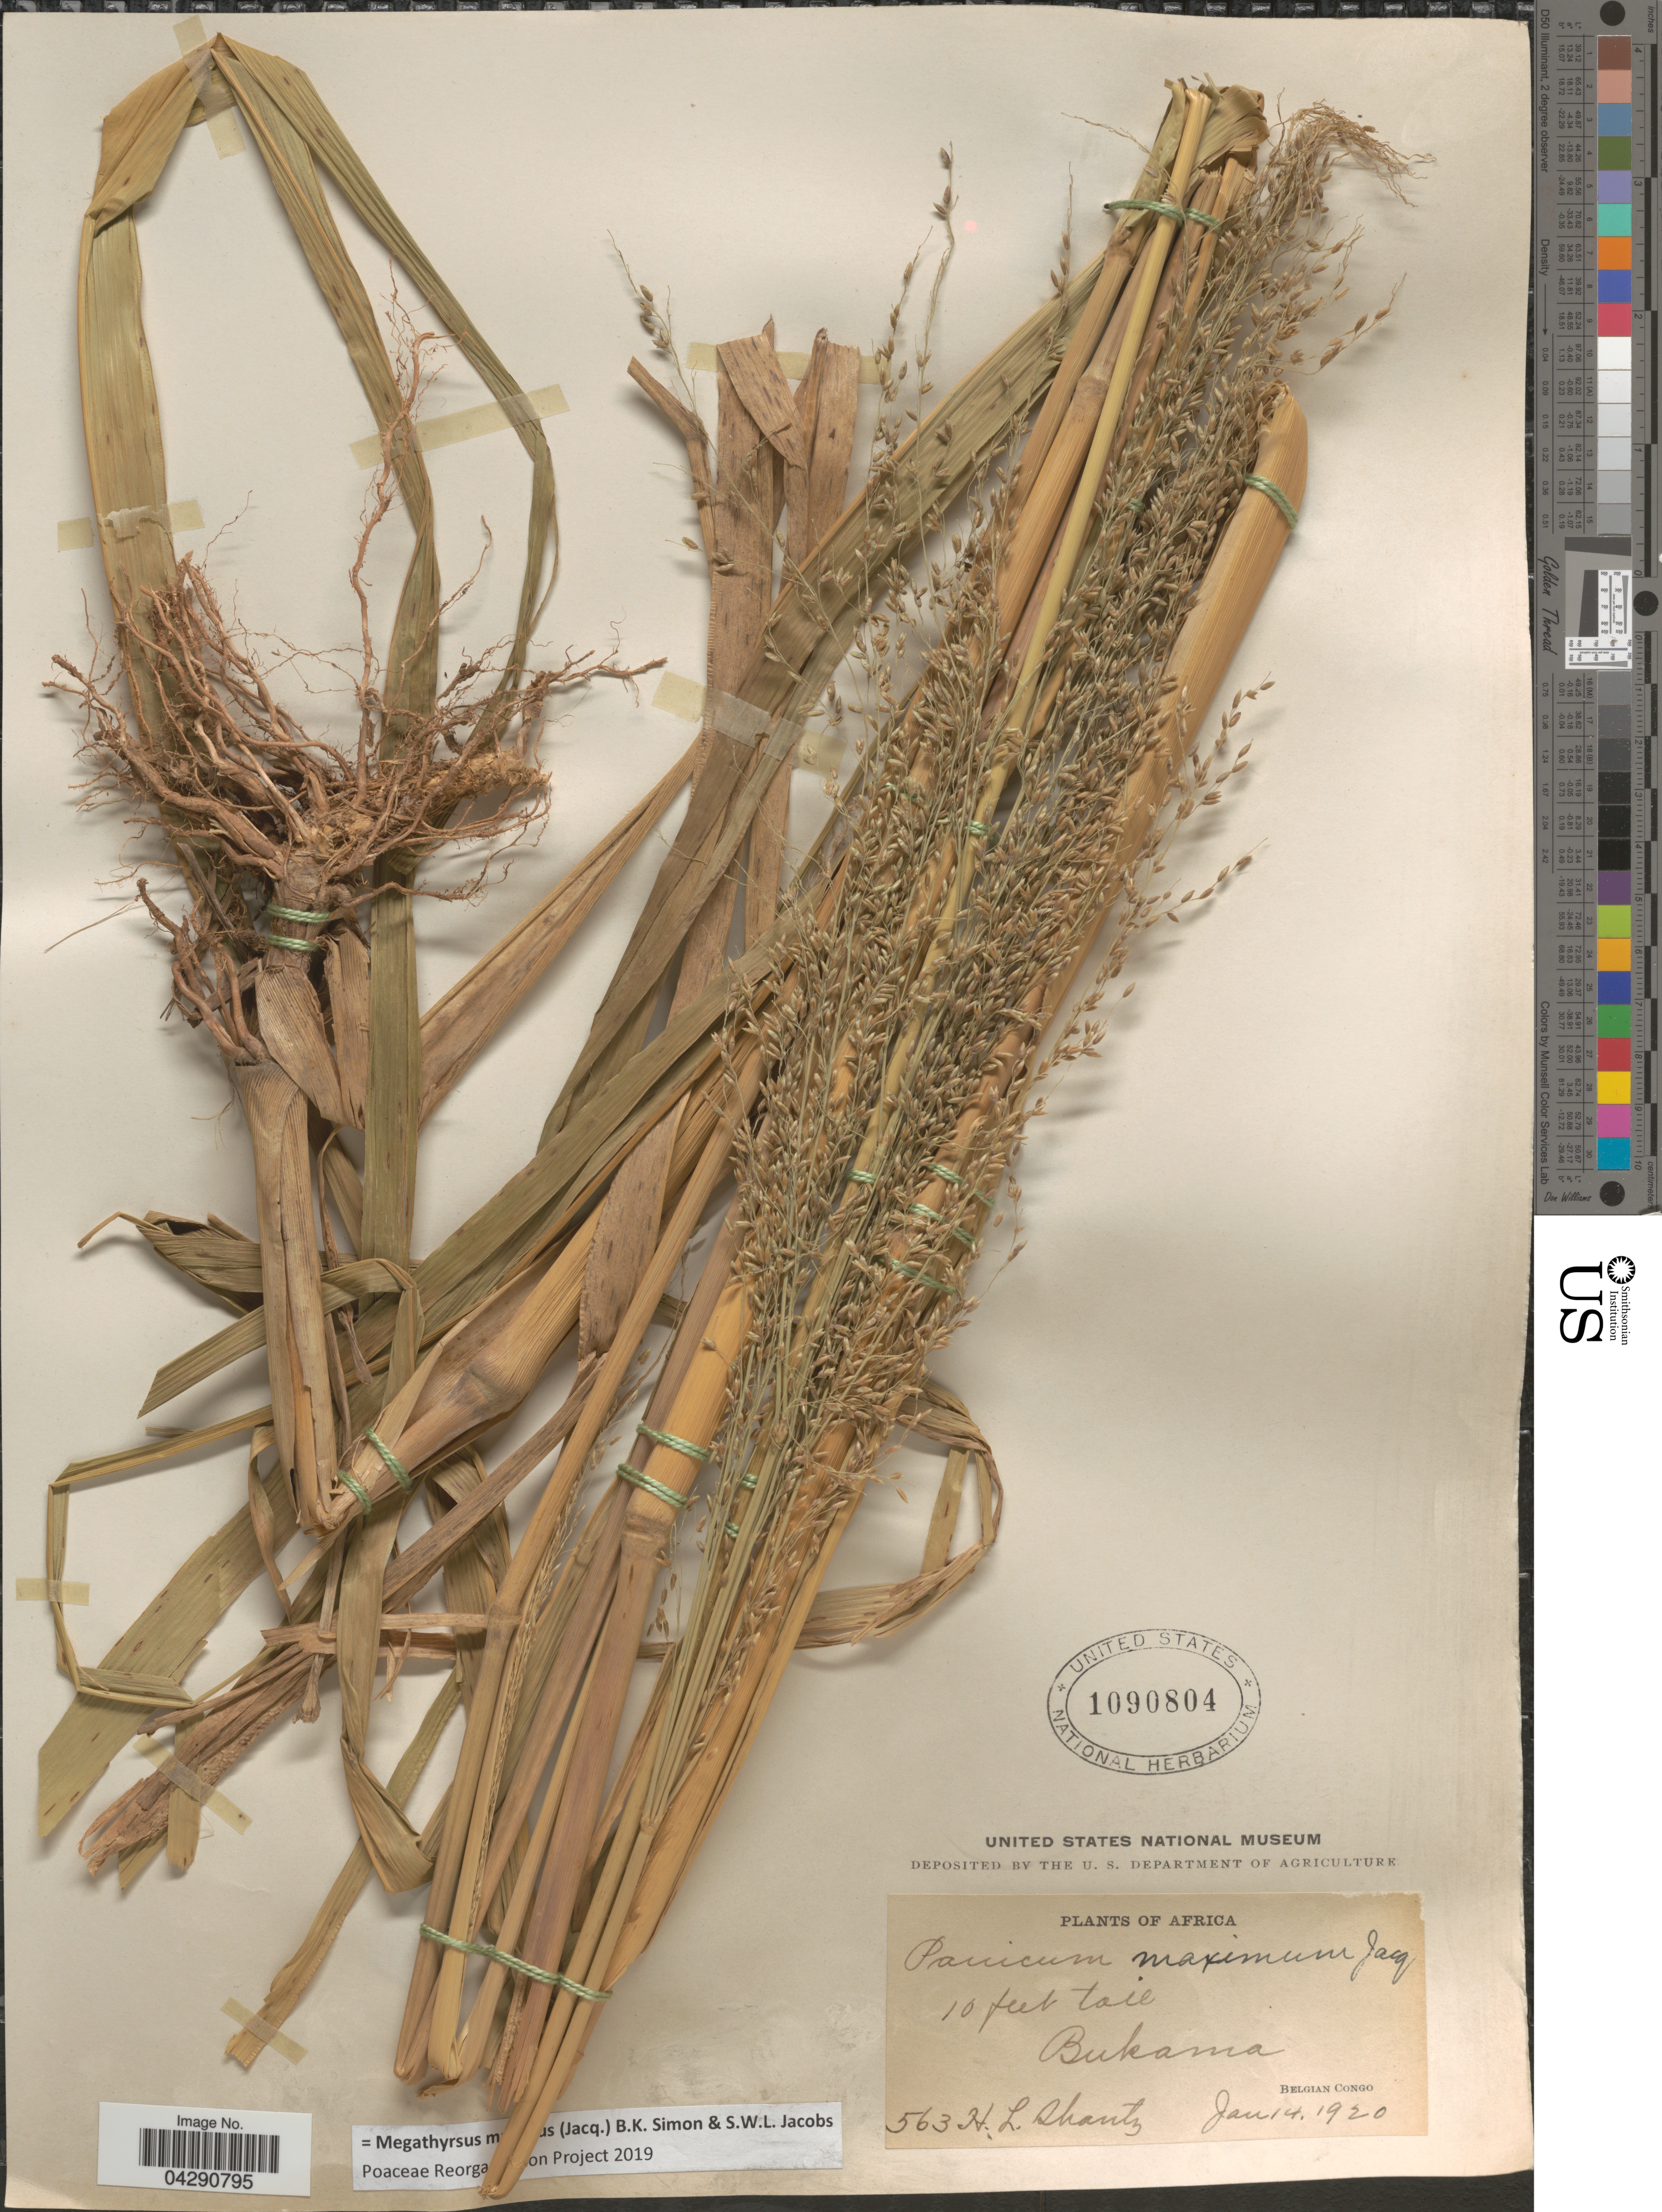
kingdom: Plantae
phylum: Tracheophyta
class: Liliopsida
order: Poales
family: Poaceae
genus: Megathyrsus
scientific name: Megathyrsus maximus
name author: (Jacq.) B.K. Simon & S.W.L. Jacobs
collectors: H. Shantz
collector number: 563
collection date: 1920-01-14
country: Congo, Democratic Republic of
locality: Bukama. Belgian Congo.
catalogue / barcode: US 1090804